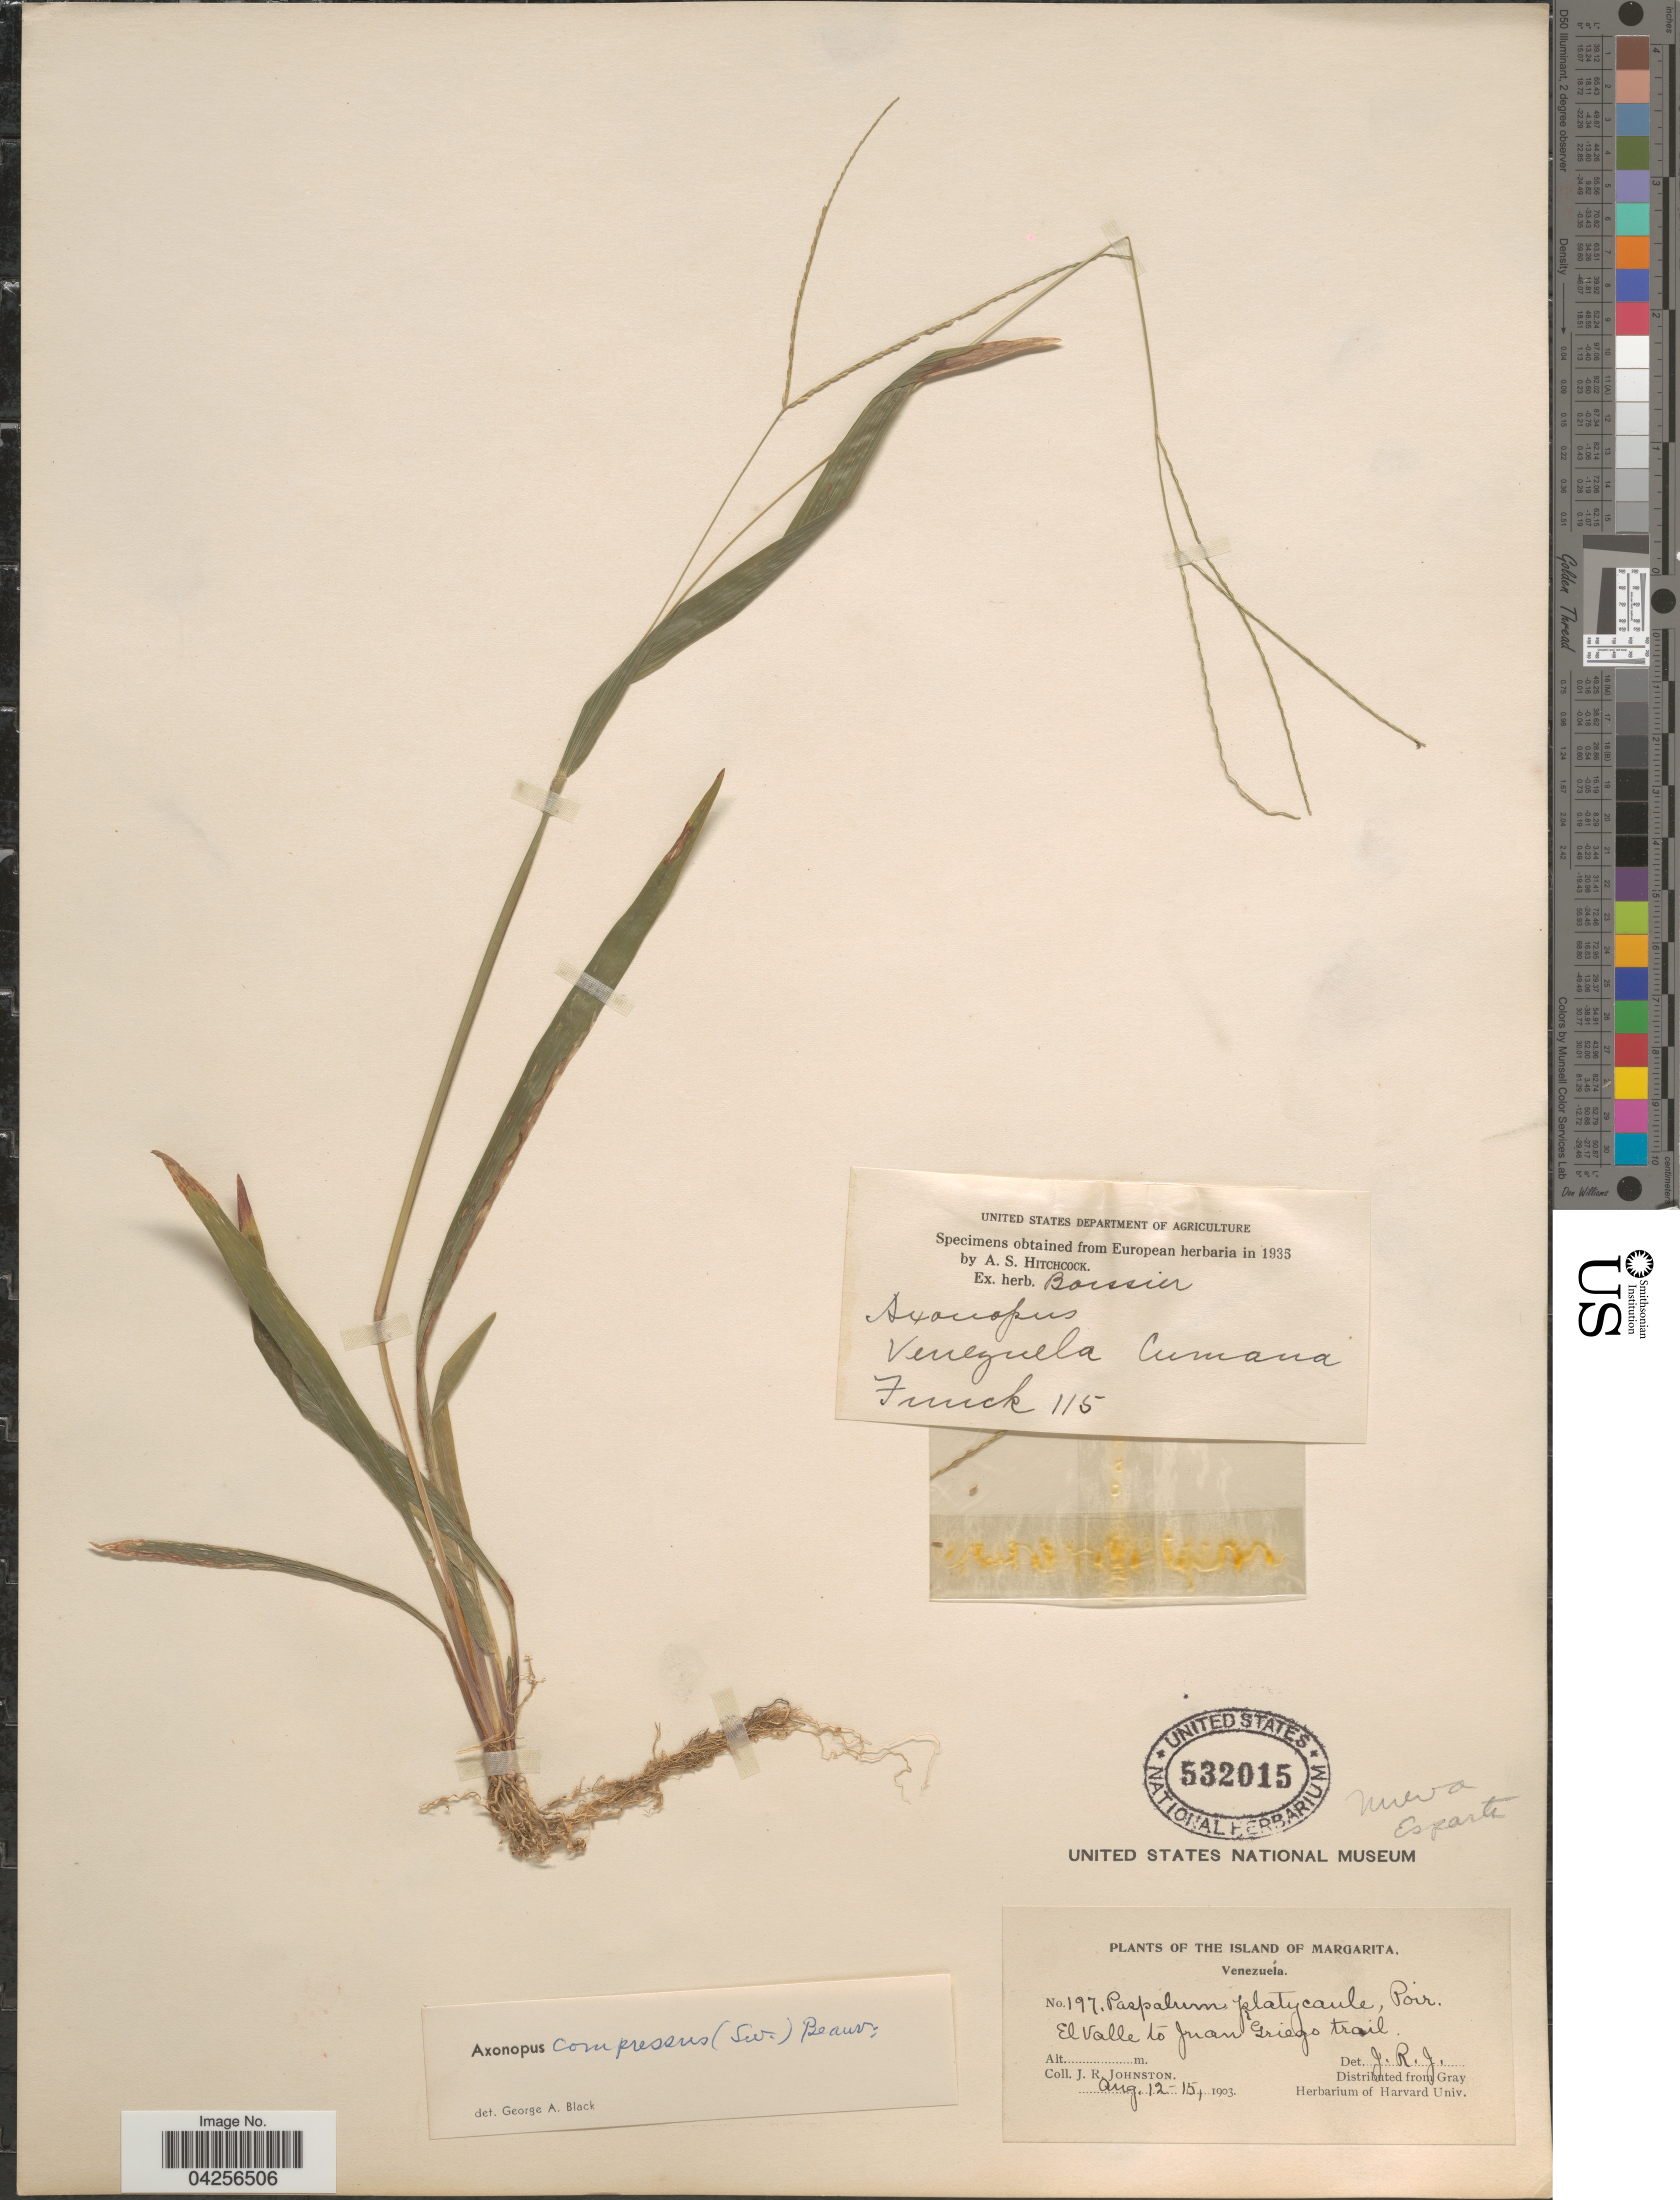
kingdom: Plantae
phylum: Tracheophyta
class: Liliopsida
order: Poales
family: Poaceae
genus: Axonopus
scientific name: Axonopus compressus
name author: (Sw.) P. Beauv.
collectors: J. Johnston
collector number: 197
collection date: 1903-08-12/1903-08-15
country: Venezuela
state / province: Nueva Esparta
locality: Island of Margarita. El Valle to Juan Griegs trail.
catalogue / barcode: US 532015